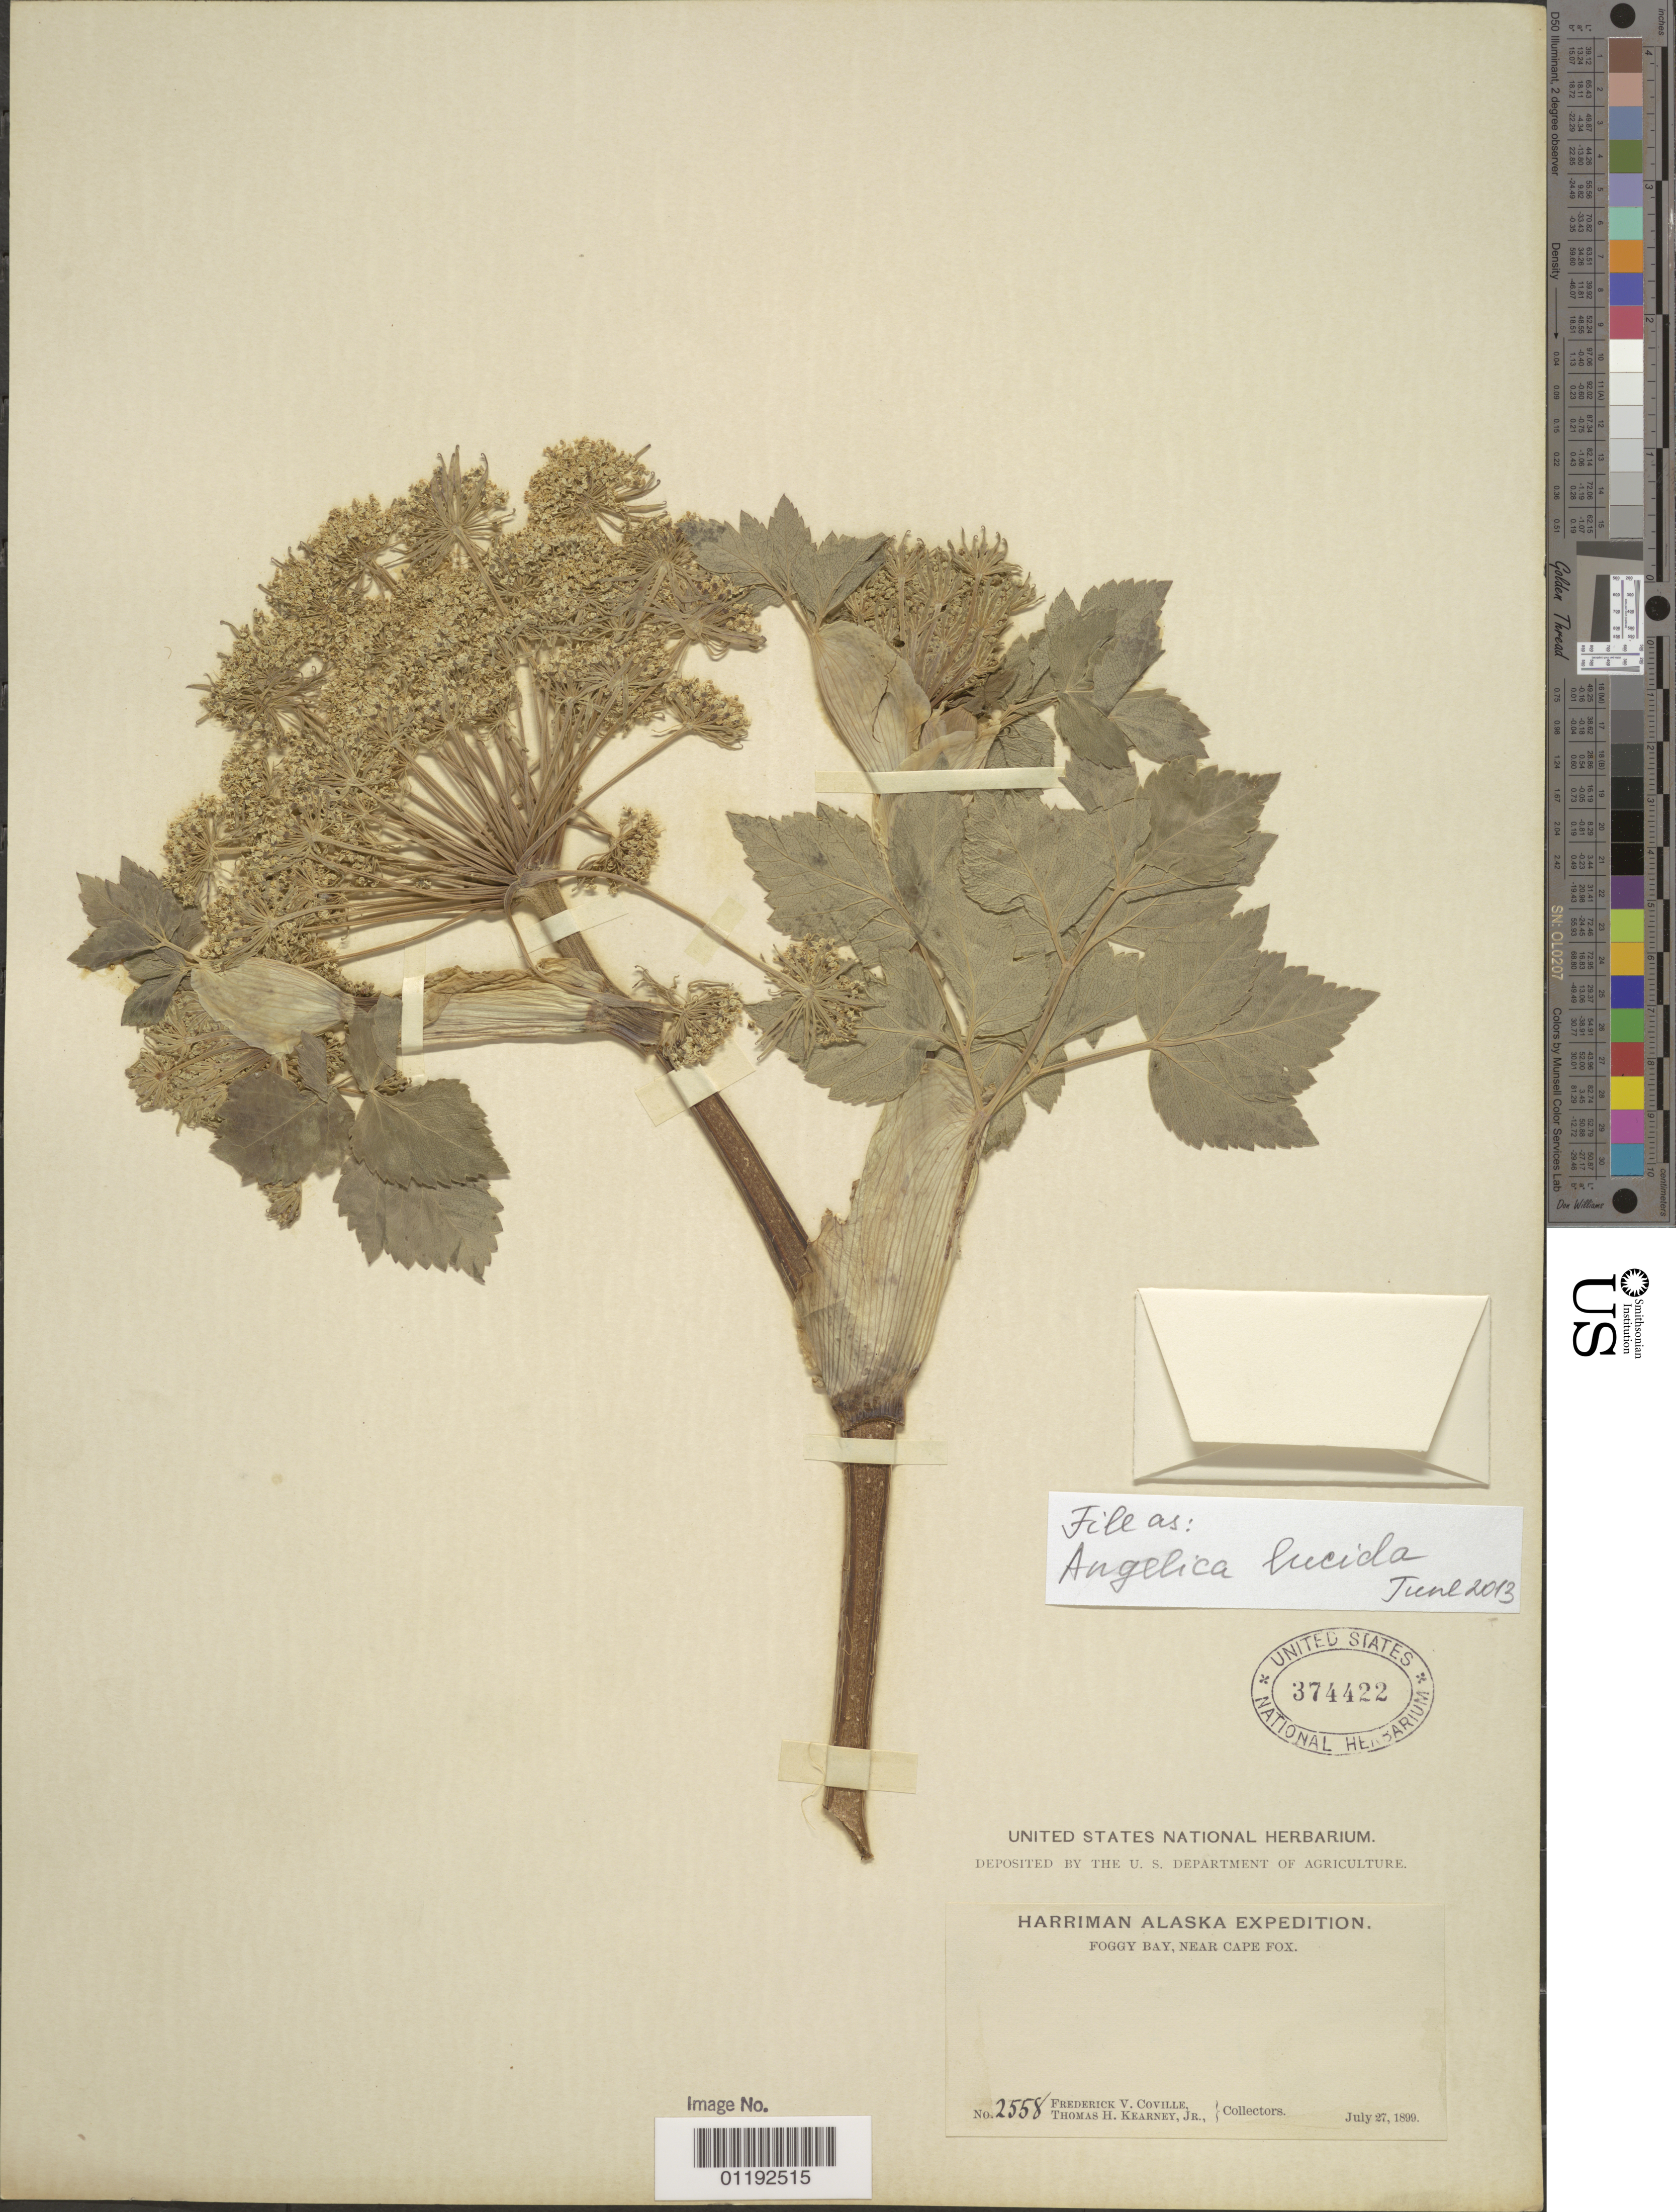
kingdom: Plantae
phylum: Tracheophyta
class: Magnoliopsida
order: Apiales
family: Apiaceae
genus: Angelica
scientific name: Angelica lucida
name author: L.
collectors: F. V. Coville & T. H. Kearney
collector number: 2558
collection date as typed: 27 Jul 1899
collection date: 1899-07-27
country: United States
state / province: Alaska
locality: Foggy Bay, near Cape Fox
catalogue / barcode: US 374422